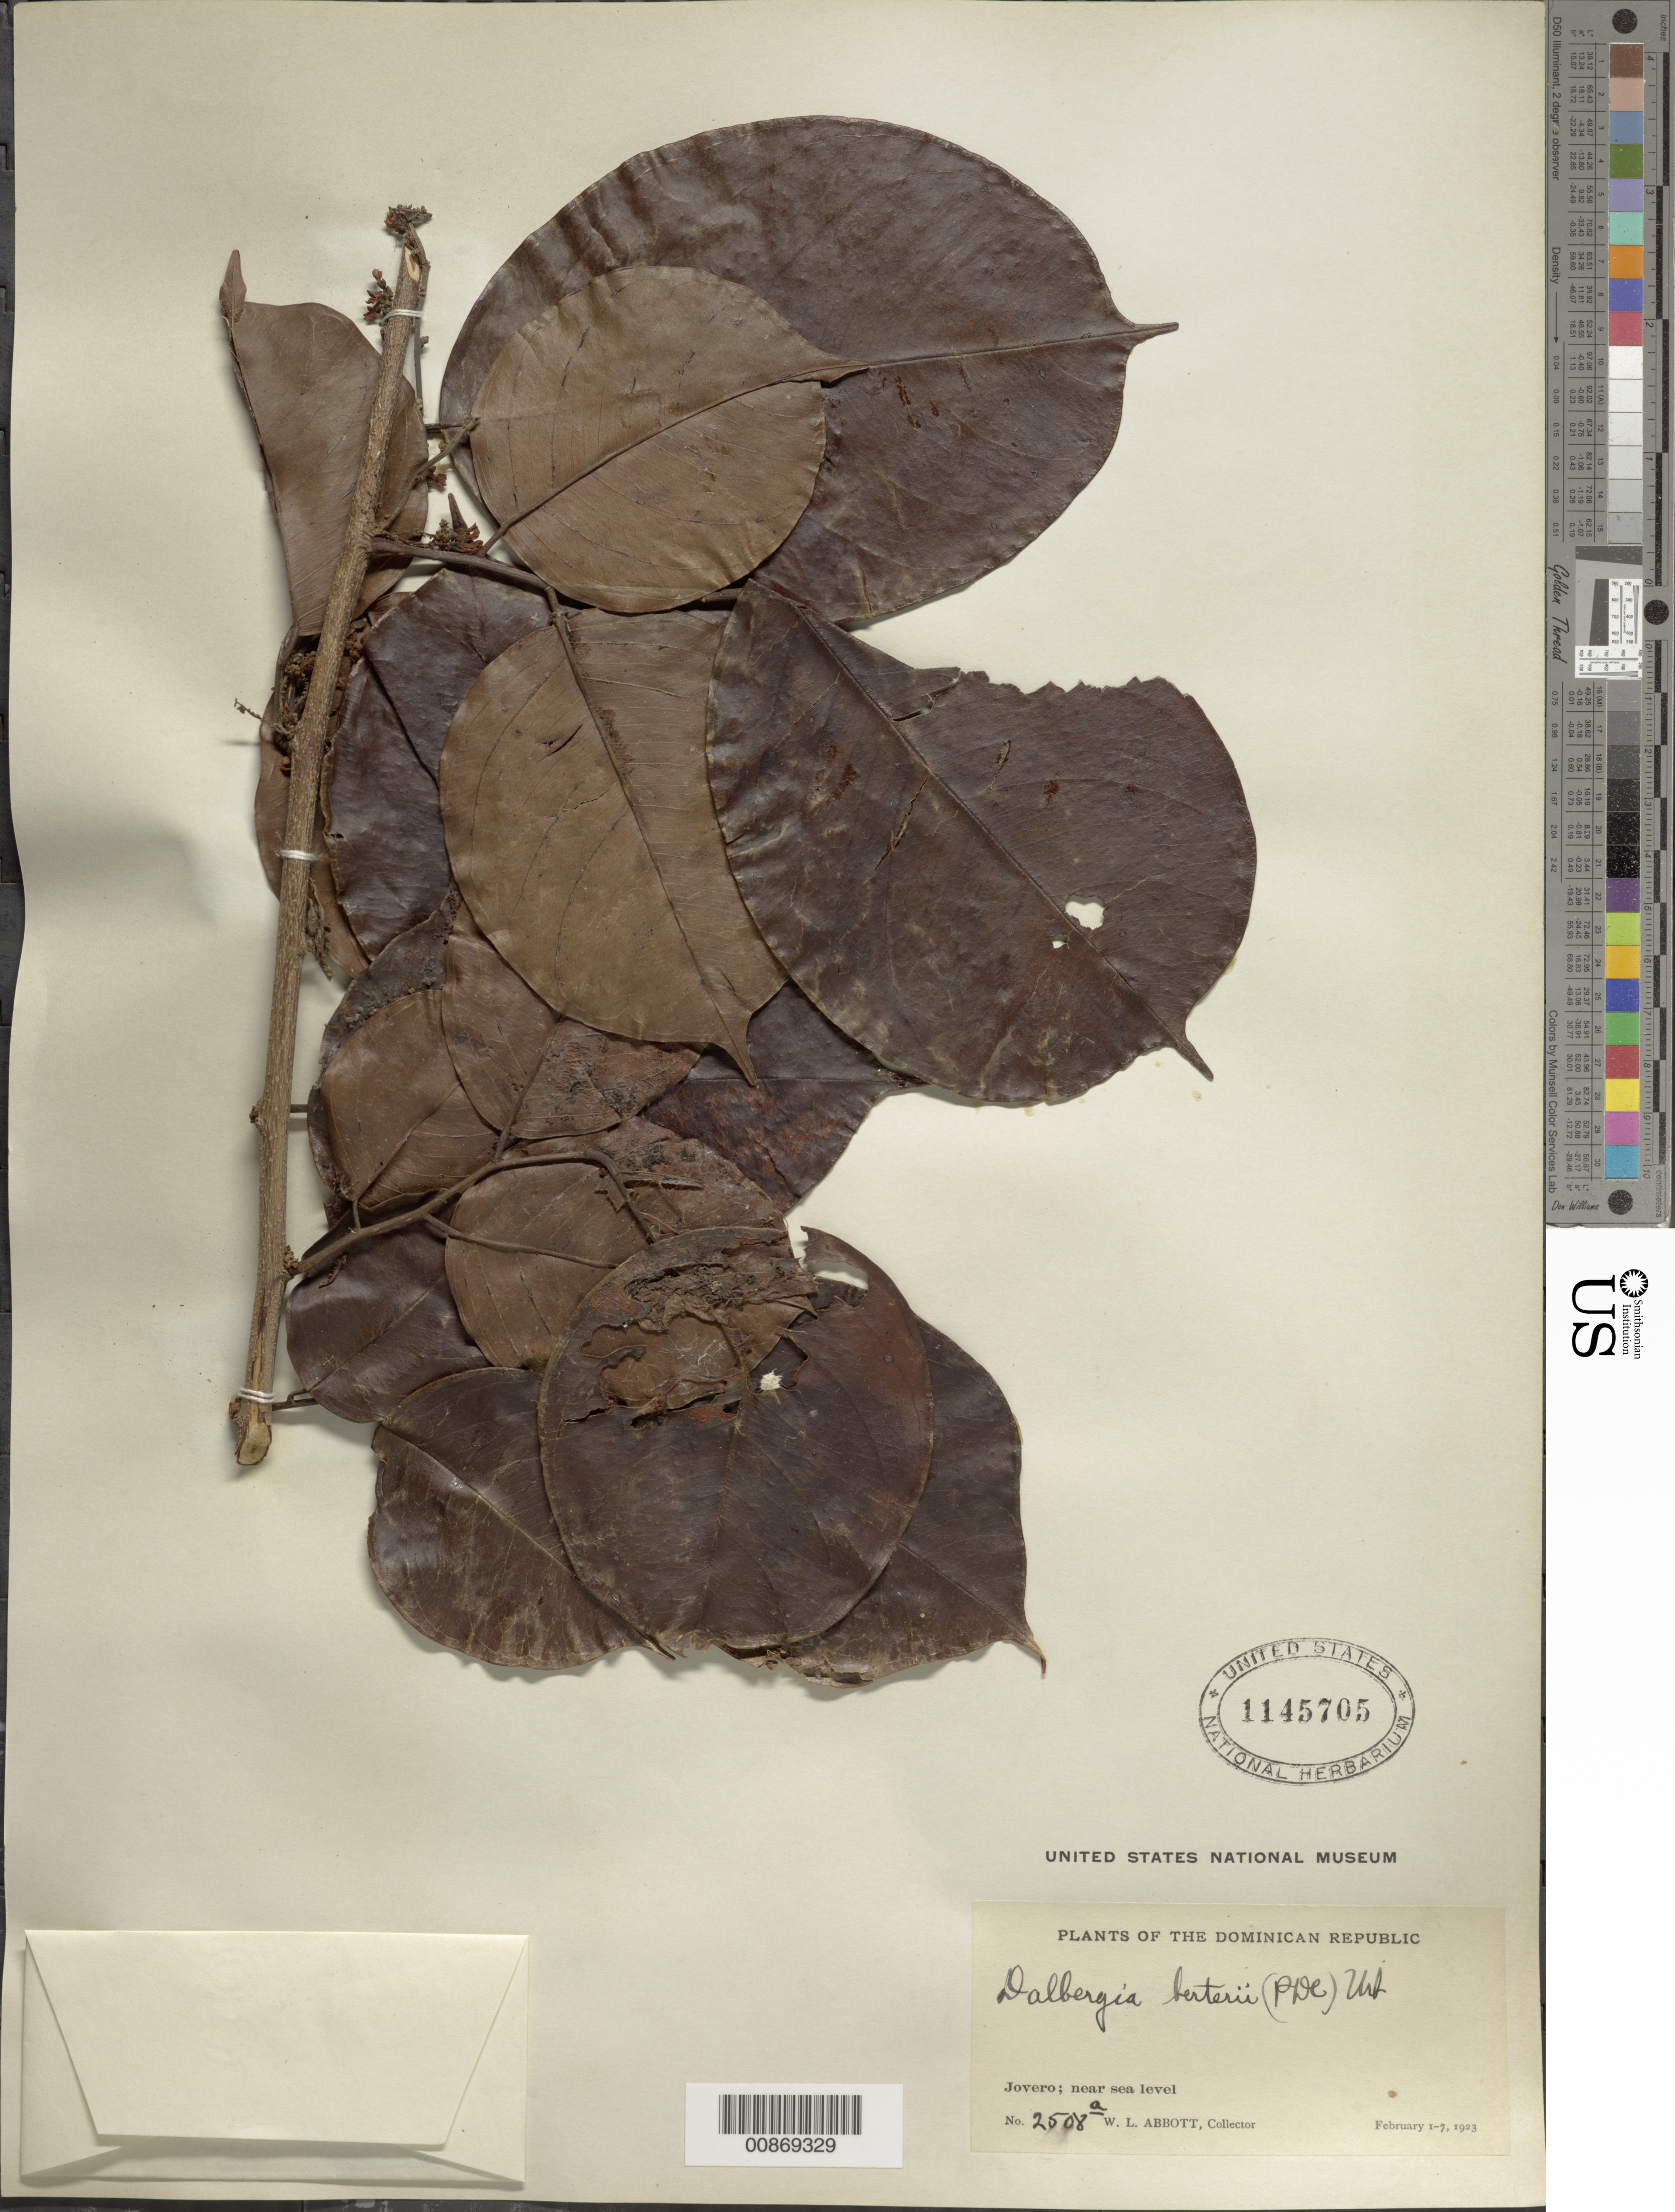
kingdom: Plantae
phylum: Tracheophyta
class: Magnoliopsida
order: Fabales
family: Fabaceae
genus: Dalbergia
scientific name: Dalbergia berteroi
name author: (DC.) Urb.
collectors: W. L. Abbott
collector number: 2508a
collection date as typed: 01 Feb 1923 to 07 Feb 1923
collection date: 1923-02-01/1923-02-07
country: Dominican Republic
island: Hispaniola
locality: Jovero.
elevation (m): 0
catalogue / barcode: US 1145705